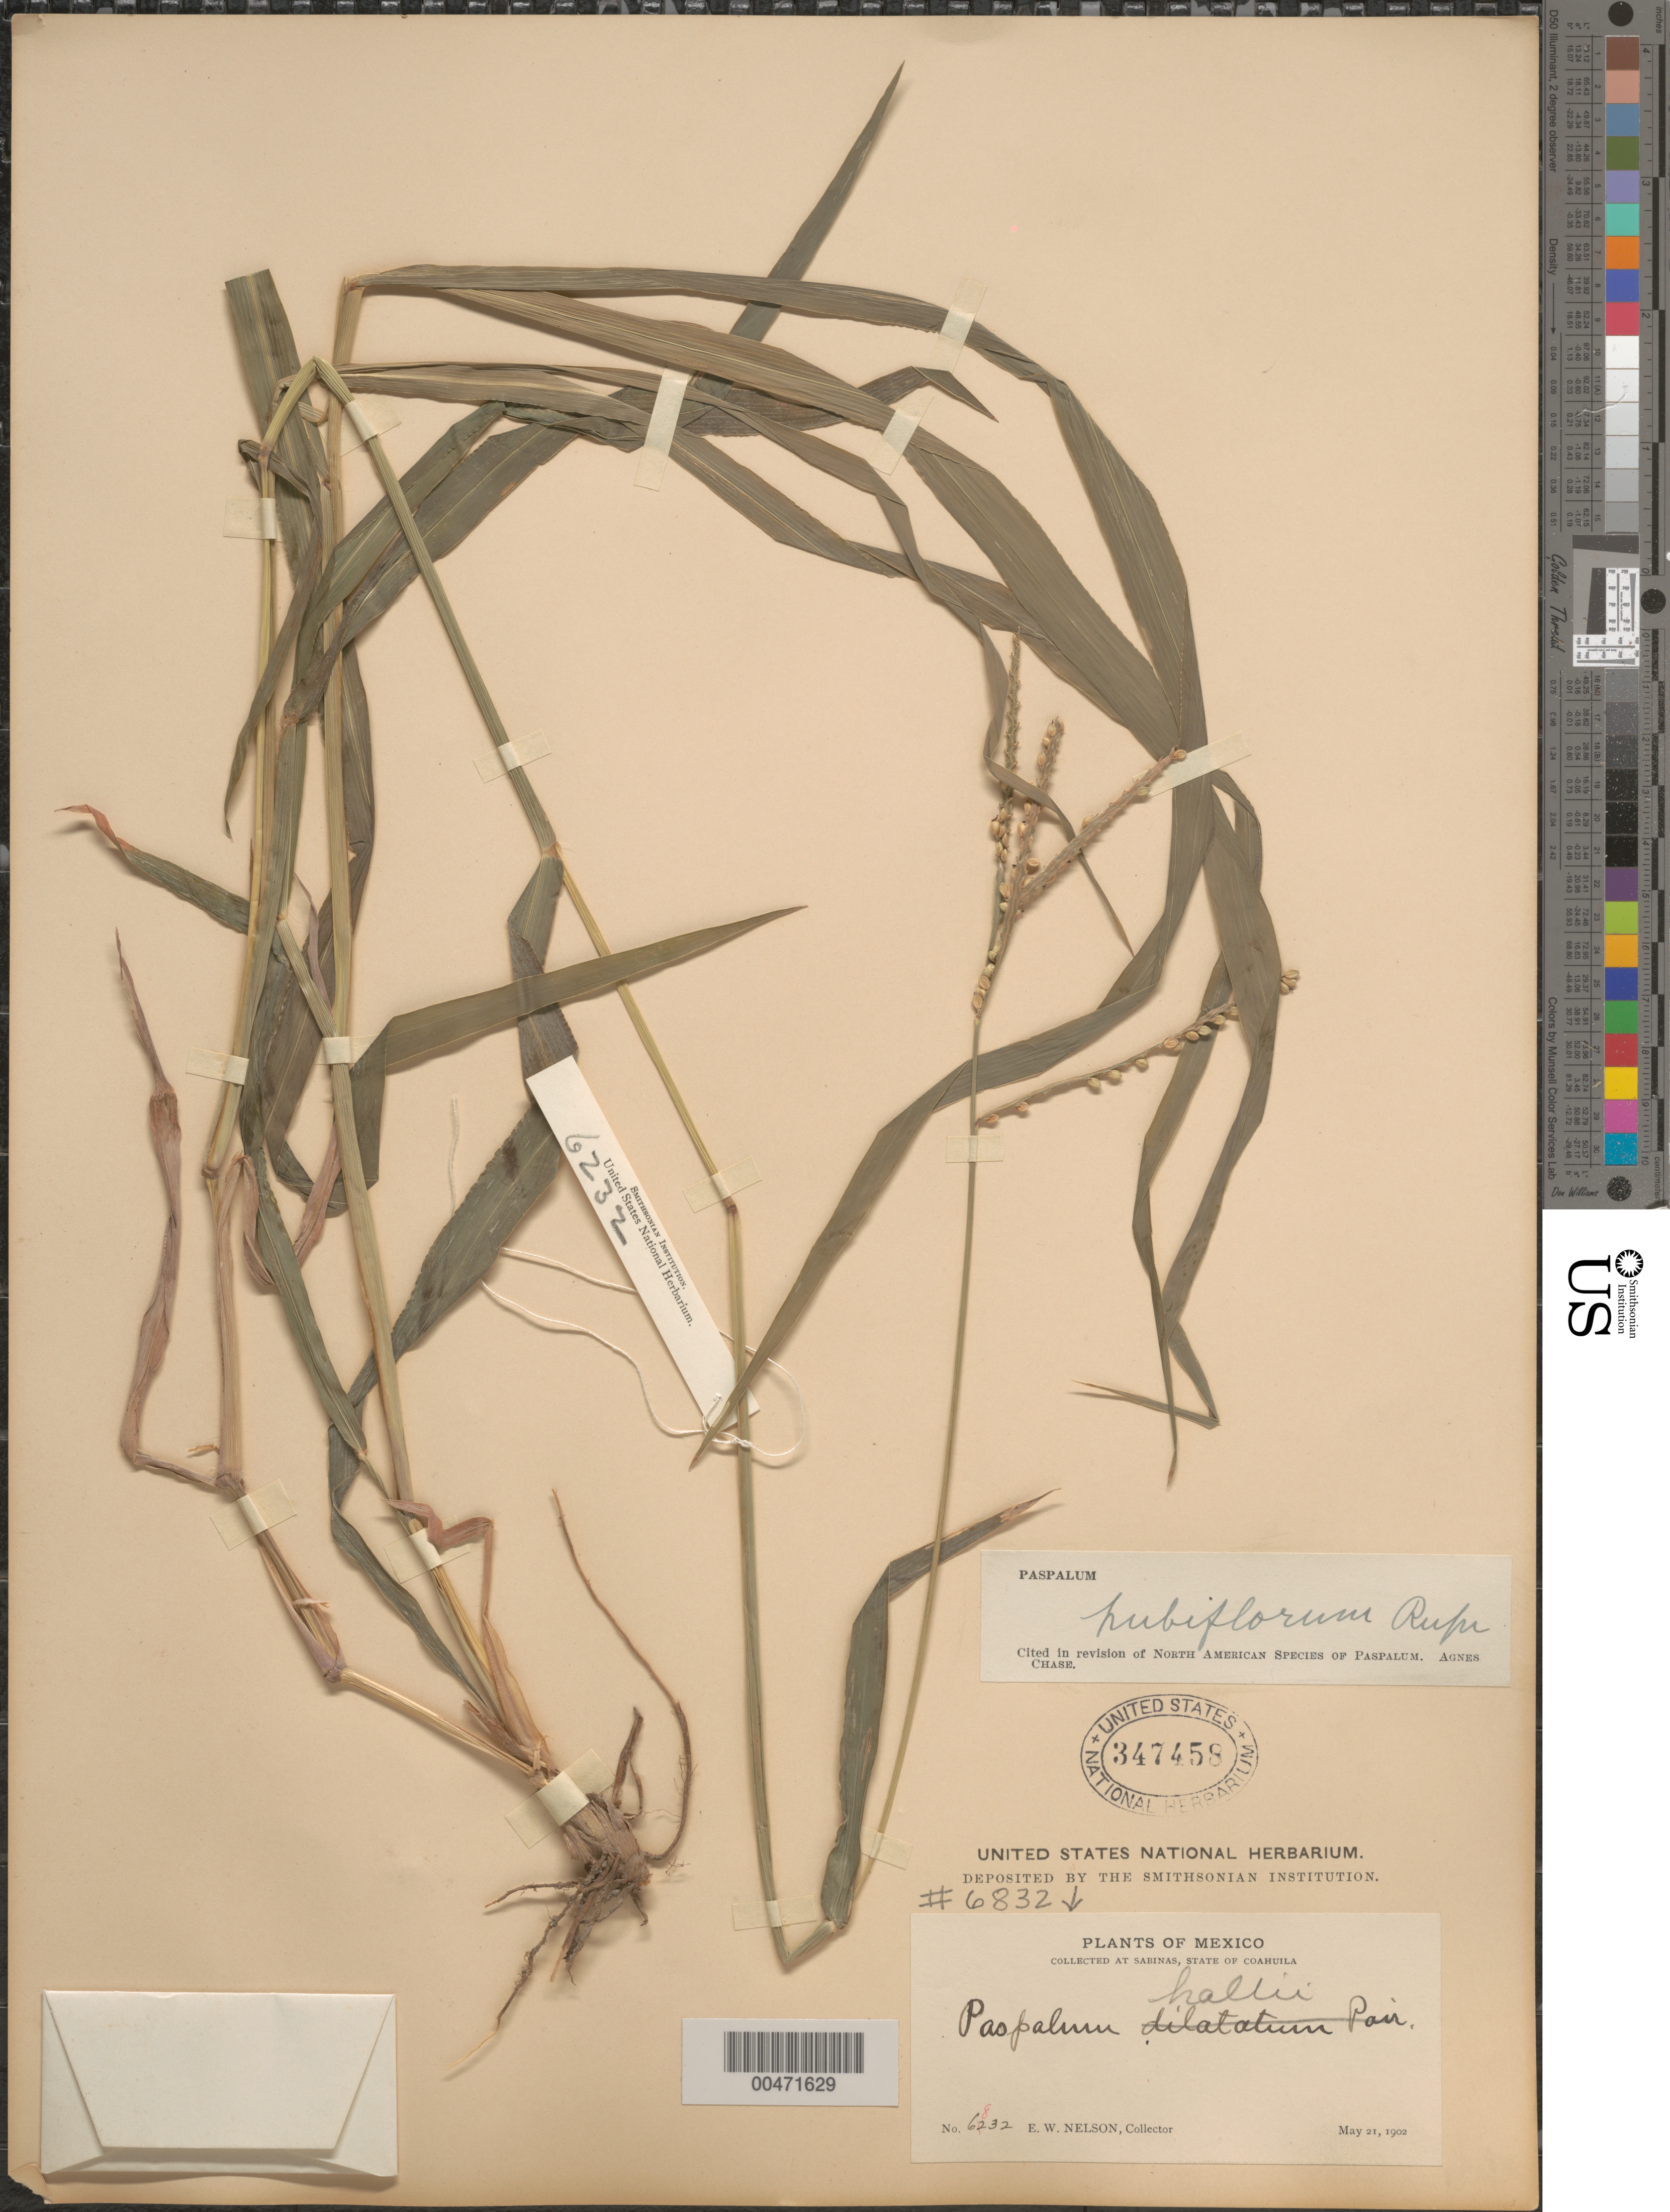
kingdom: Plantae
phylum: Tracheophyta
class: Liliopsida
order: Poales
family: Poaceae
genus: Paspalum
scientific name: Paspalum pubiflorum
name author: Rupr. ex E. Fourn.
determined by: Chase, [M.] Agnes, (US)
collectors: E. W. Nelson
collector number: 6832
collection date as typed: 21 May 1902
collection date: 1902-05-21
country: Mexico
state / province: Coahuila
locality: At Sabinas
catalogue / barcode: US 347458